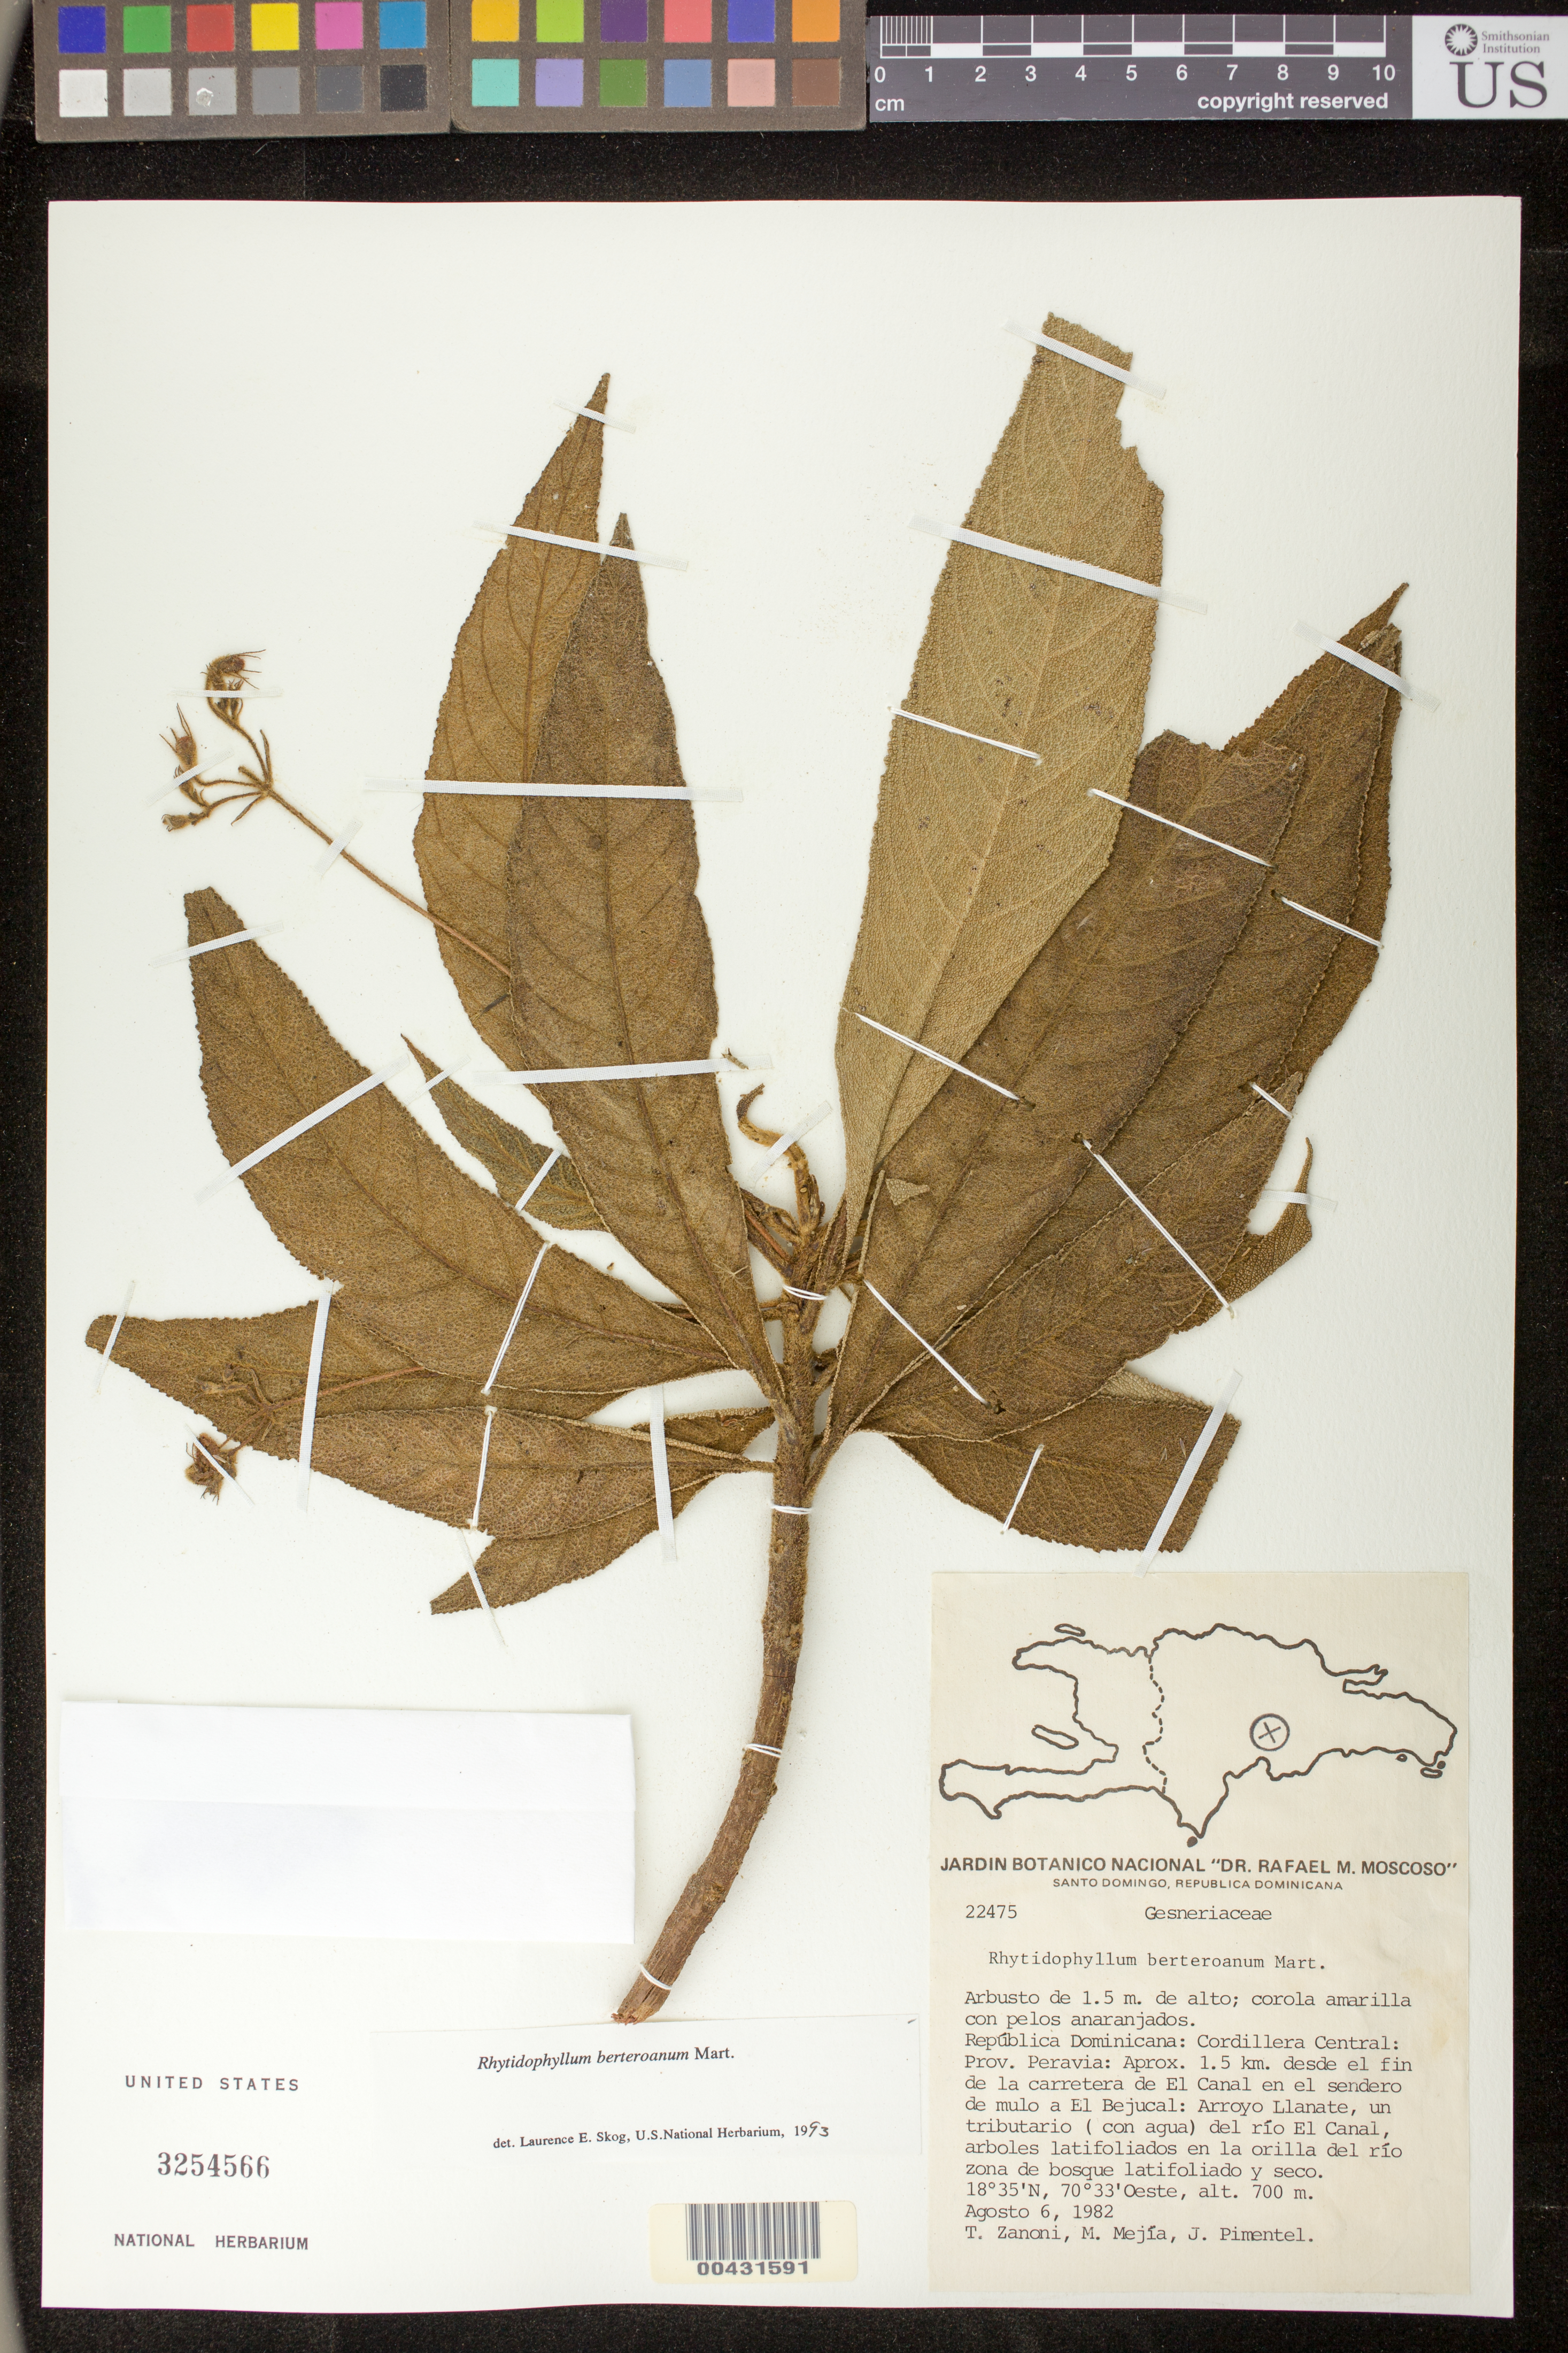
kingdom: Plantae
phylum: Tracheophyta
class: Magnoliopsida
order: Lamiales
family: Gesneriaceae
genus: Rhytidophyllum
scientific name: Rhytidophyllum berteroanum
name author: Mart.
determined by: Skog, Laurence E.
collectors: T. A. Zanoni, M. Mejia & J. Pimentel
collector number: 22475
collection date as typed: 06 Aug 1982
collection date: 1982-08-06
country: Dominican Republic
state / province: Peravia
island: Hispaniola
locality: Cordillera Central: aprox. 1.5 km desde el fin de la carretera de El Canal en el sendero de mulo a El Bejucal; Arroyo Llanate, un tributario (con agua) del río El Canal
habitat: Árboles latifoliados en la orilla del río zona de bosque latifoliado y seco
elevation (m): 700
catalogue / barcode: US 3254566